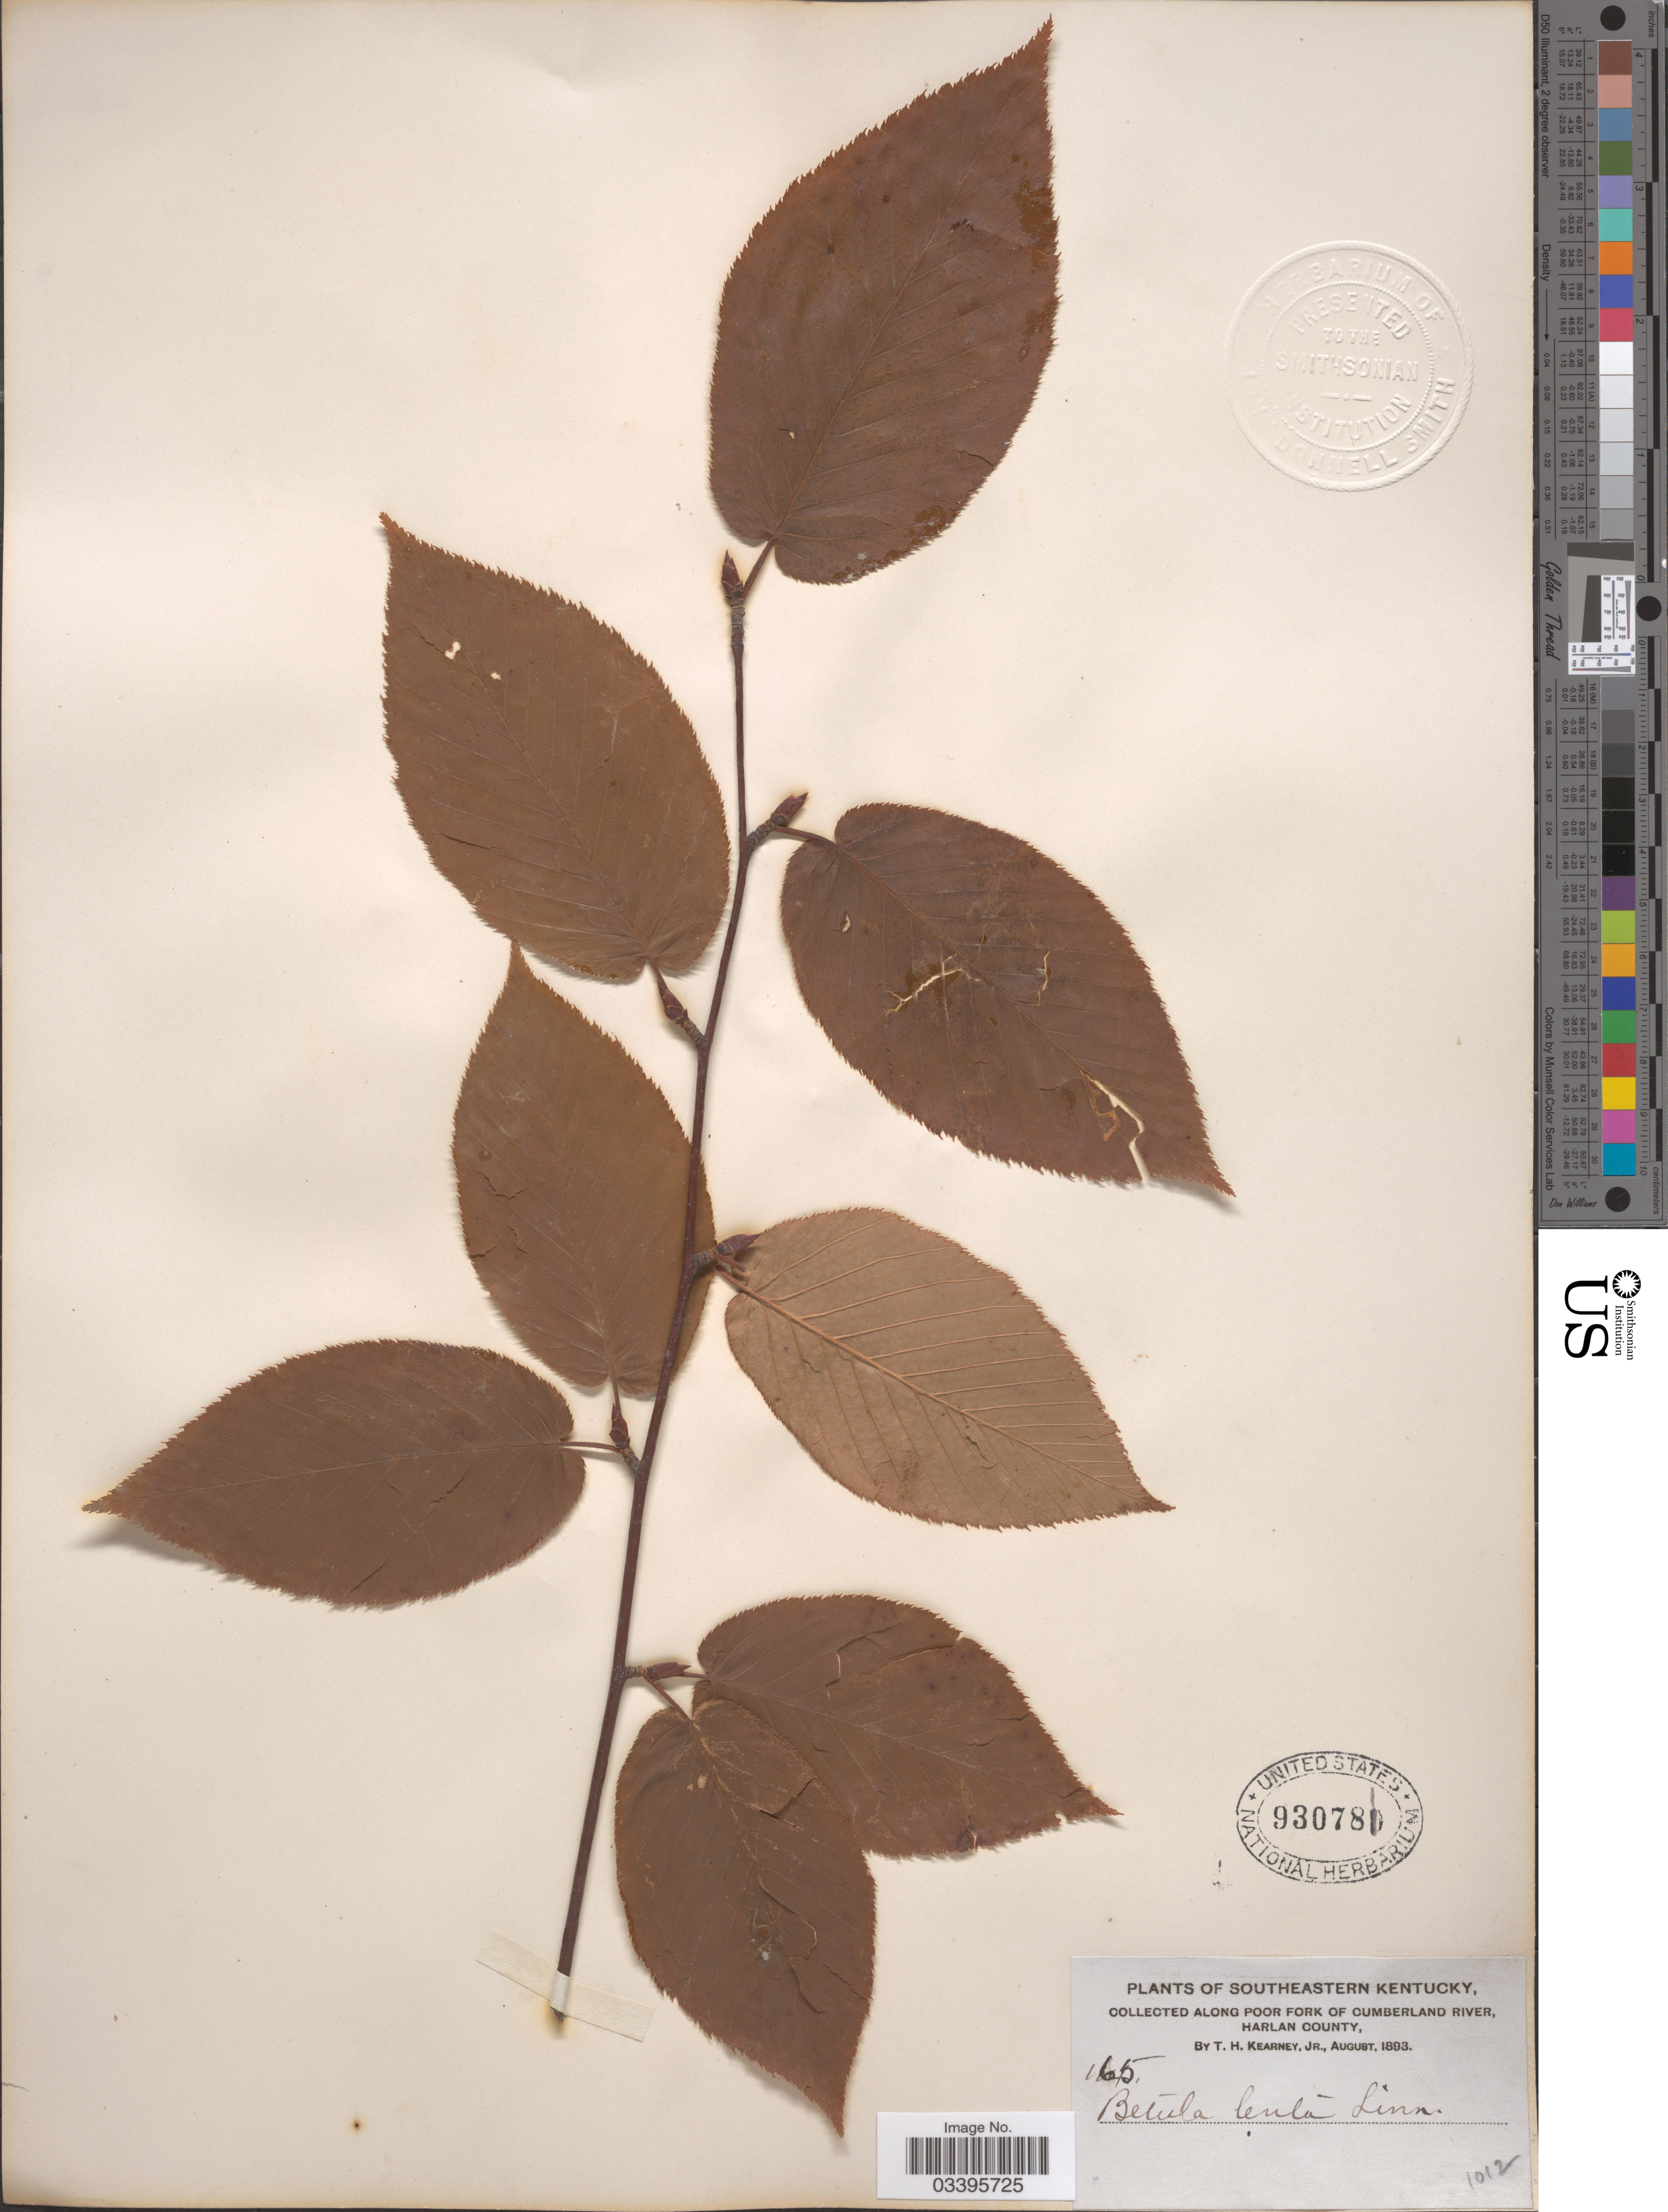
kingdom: Plantae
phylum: Tracheophyta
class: Magnoliopsida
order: Fagales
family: Betulaceae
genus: Betula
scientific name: Betula lenta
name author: L.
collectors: T. H. Kearney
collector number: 165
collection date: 1893-08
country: United States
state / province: Kentucky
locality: Southeastern Kentucky. Along Poor Fork of Cumberland River, Harlan County.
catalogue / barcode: US 930781